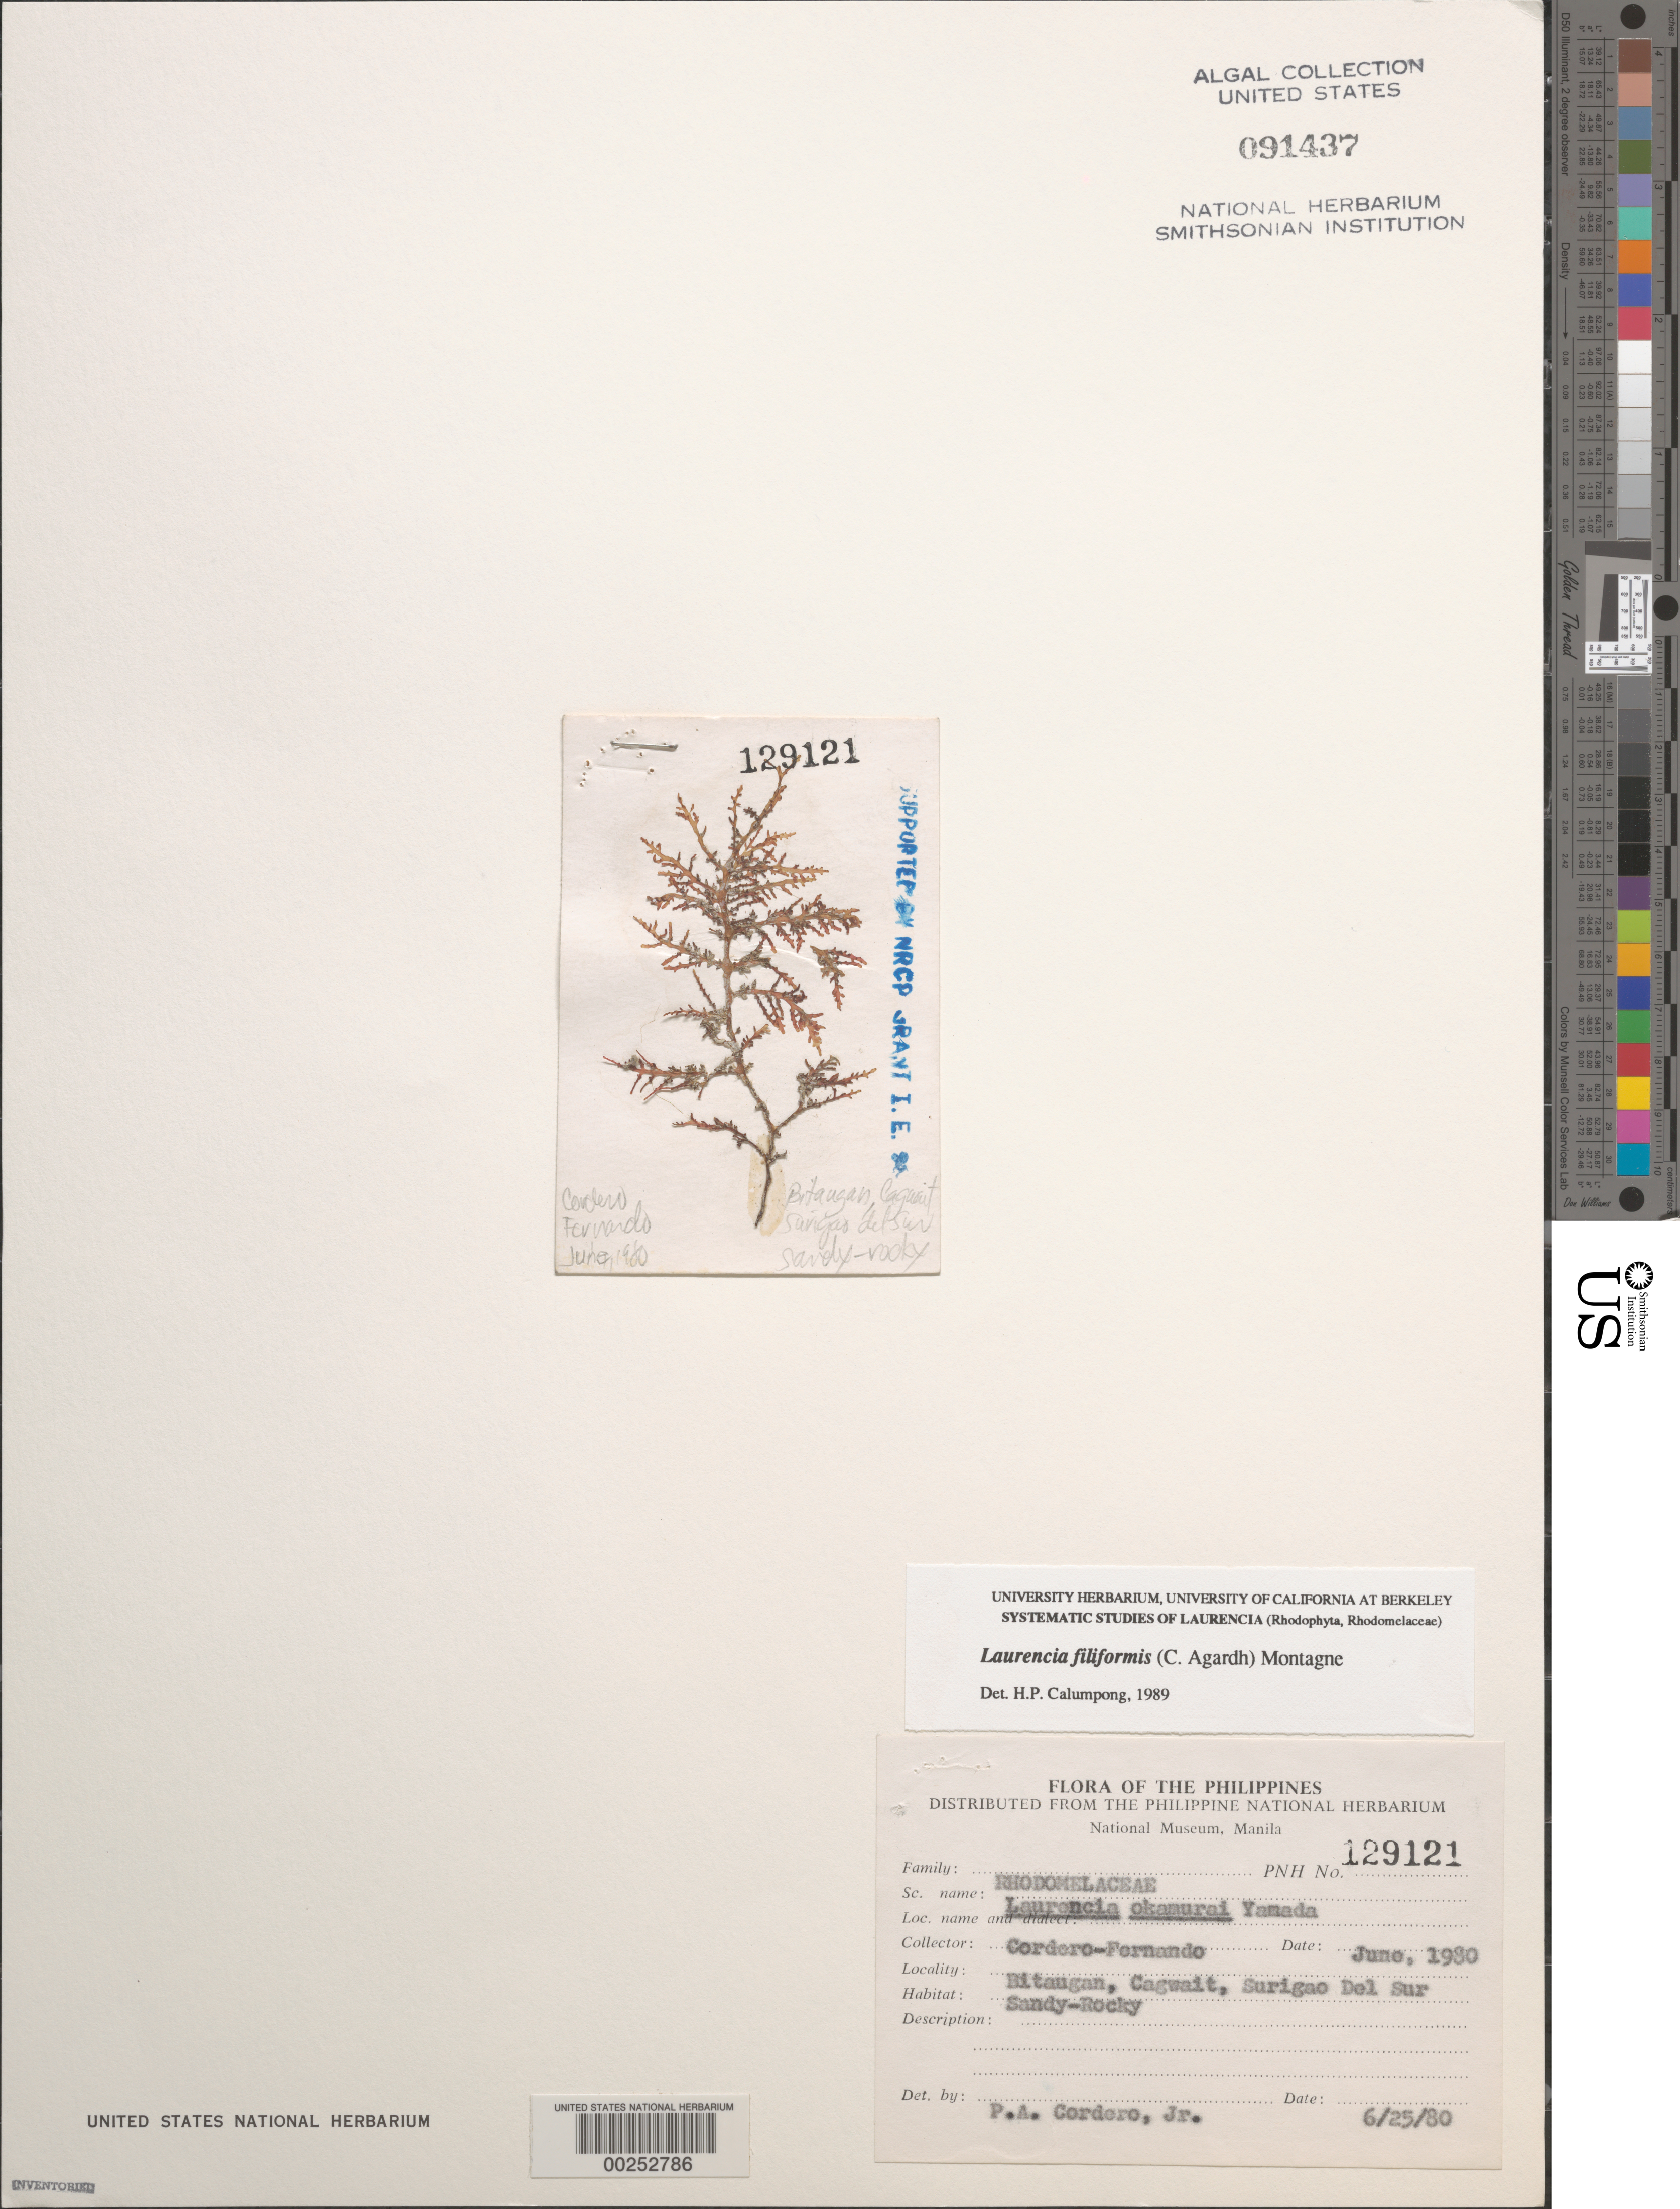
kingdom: Plantae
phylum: Rhodophyta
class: Florideophyceae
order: Ceramiales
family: Rhodomelaceae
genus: Laurencia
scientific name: Laurencia filiformis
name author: (C. Agardh) Mont.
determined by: Calumpong, H. P.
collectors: P. A. Cordero & O. Fernando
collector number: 129121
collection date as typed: Jun 1980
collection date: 1980-06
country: Philippines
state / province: Caraga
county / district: Surigao del Sur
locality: Bitaugan, cagwait, surigao del sur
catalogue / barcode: US 91437